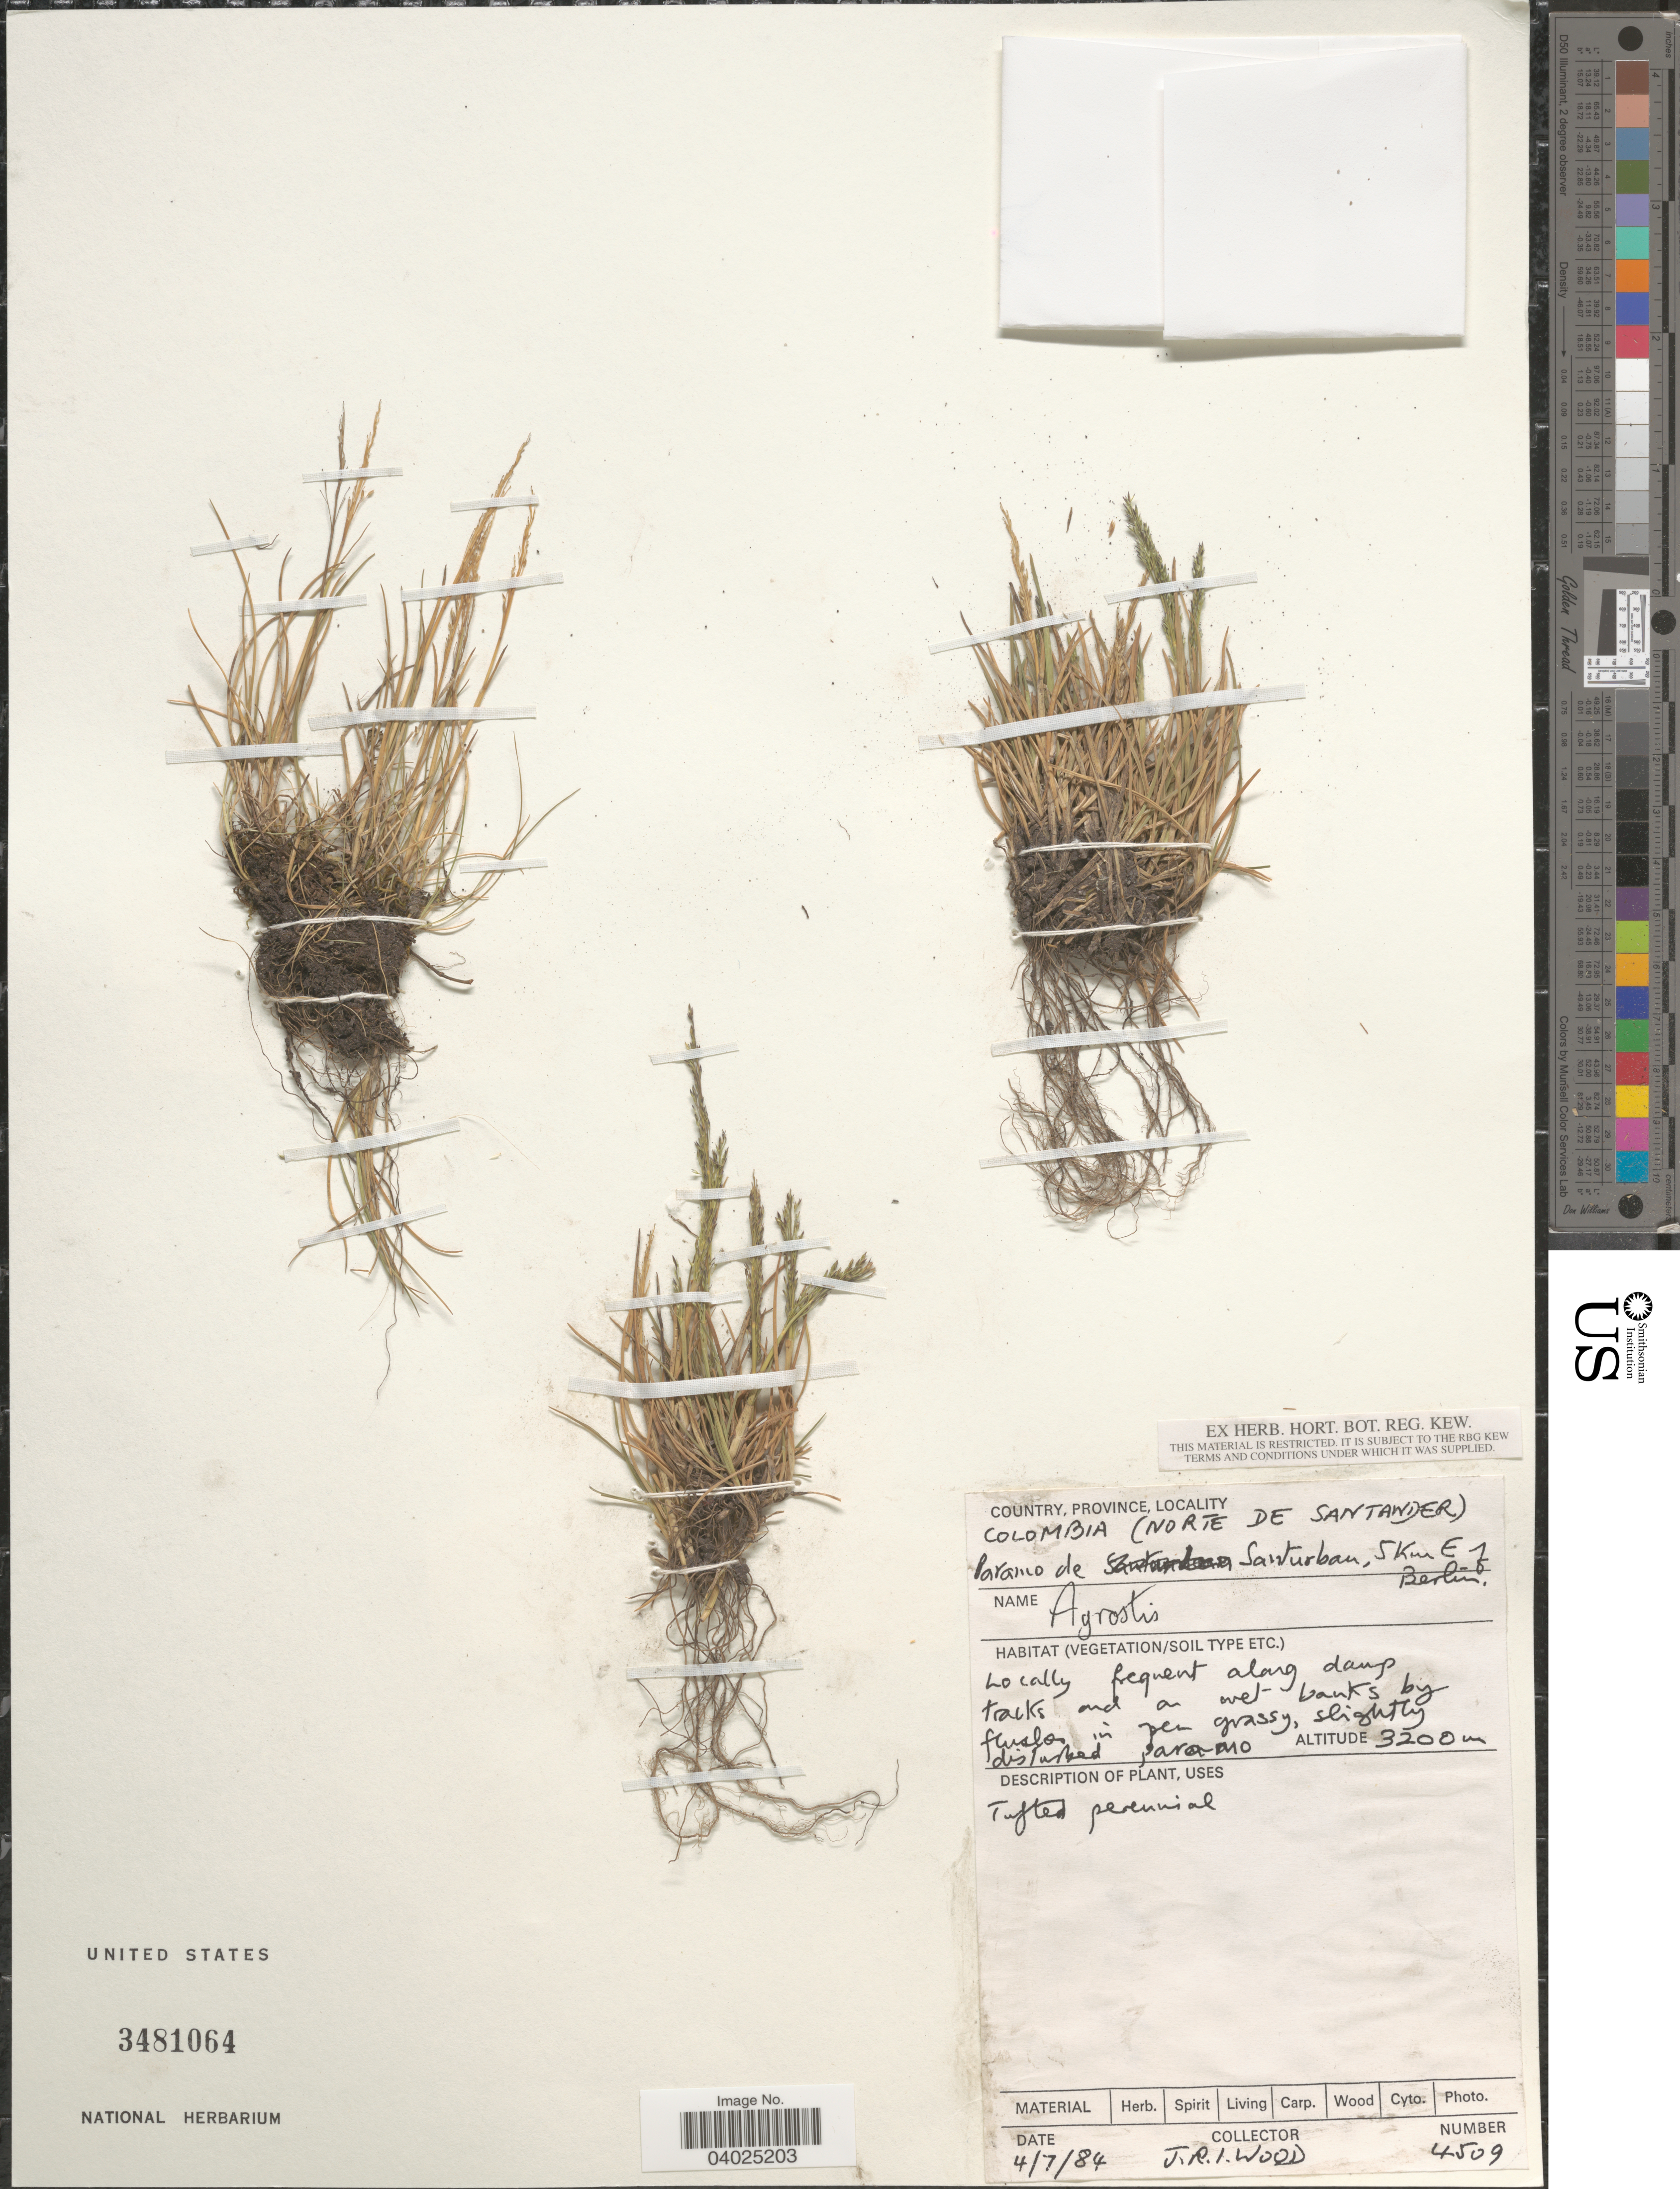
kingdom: Plantae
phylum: Tracheophyta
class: Liliopsida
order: Poales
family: Poaceae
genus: Agrostis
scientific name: Agrostis sp.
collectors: J. R. I. Wood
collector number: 4509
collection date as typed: Transcribed d/m/y: 4/7/84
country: Colombia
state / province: Norte de Santander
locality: Paramo de Santurban, 5 Km E of Berlin.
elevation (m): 3200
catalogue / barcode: US 3481064